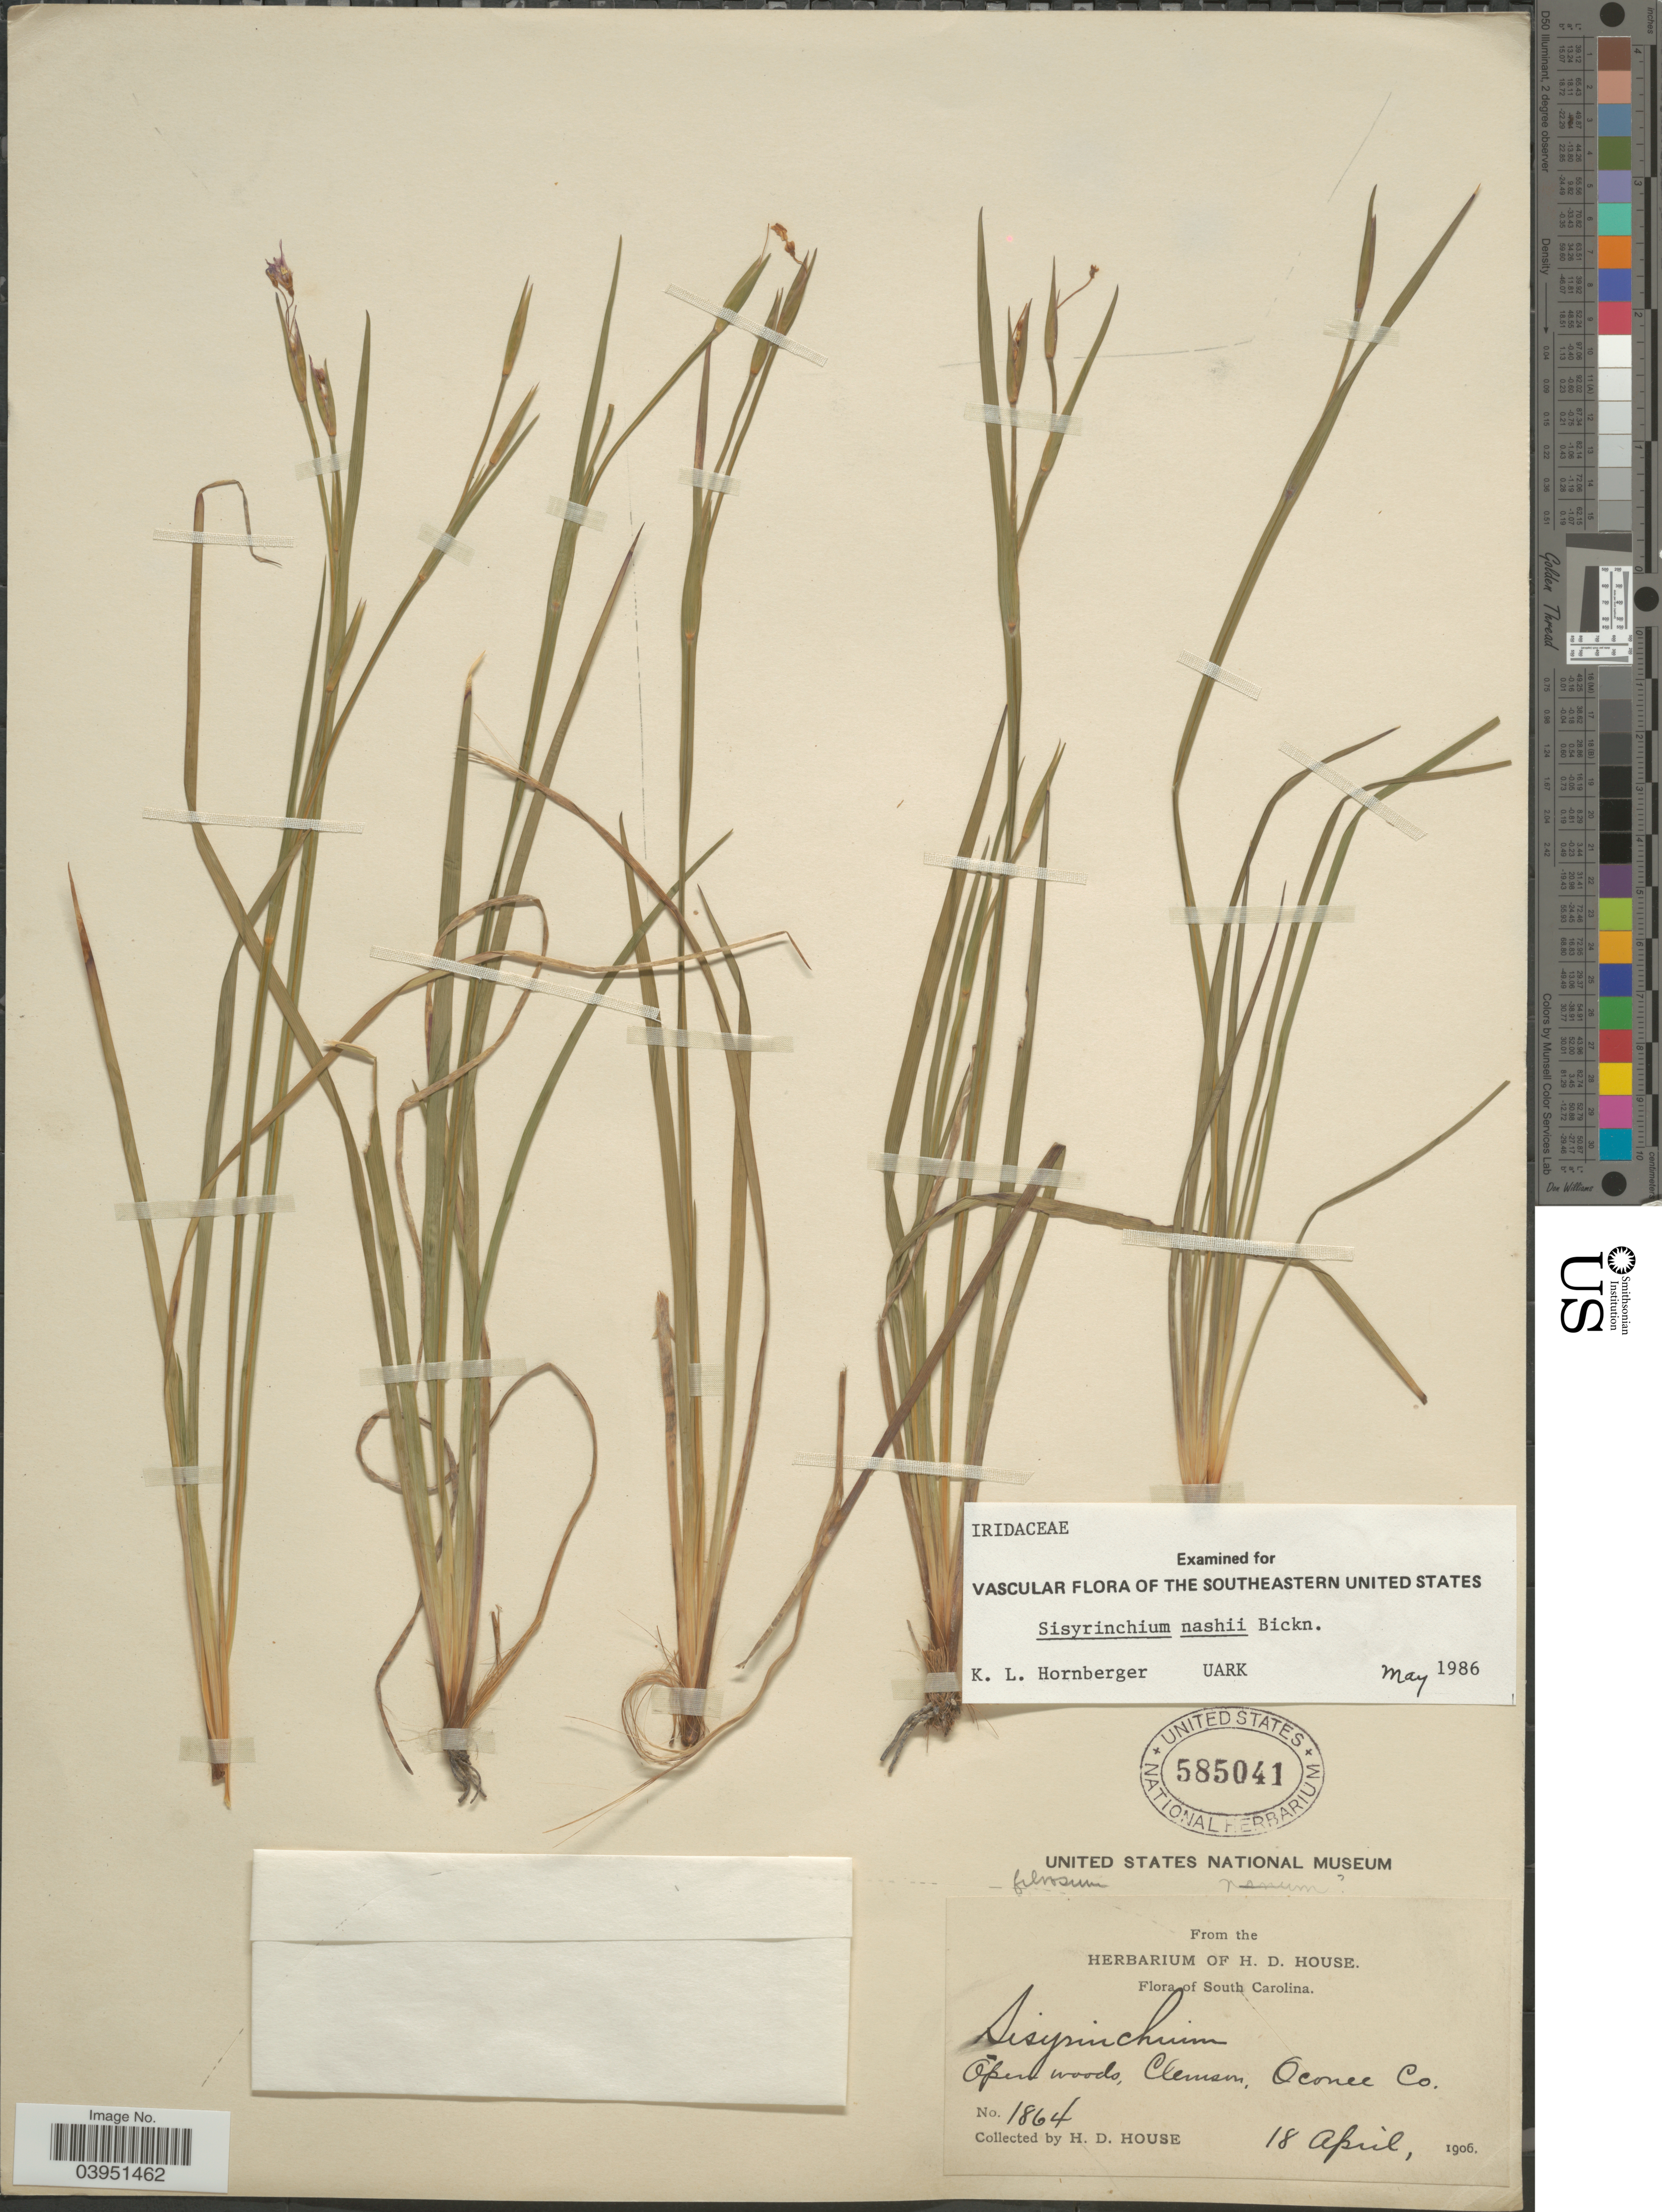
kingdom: Plantae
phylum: Tracheophyta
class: Liliopsida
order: Asparagales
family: Iridaceae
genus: Sisyrinchium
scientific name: Sisyrinchium nashii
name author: E.P. Bicknell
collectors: H. D. House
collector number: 1864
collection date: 1906-04-18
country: United States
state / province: South Carolina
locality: Open woods, Clemson, Oconee Co.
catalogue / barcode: US 585041